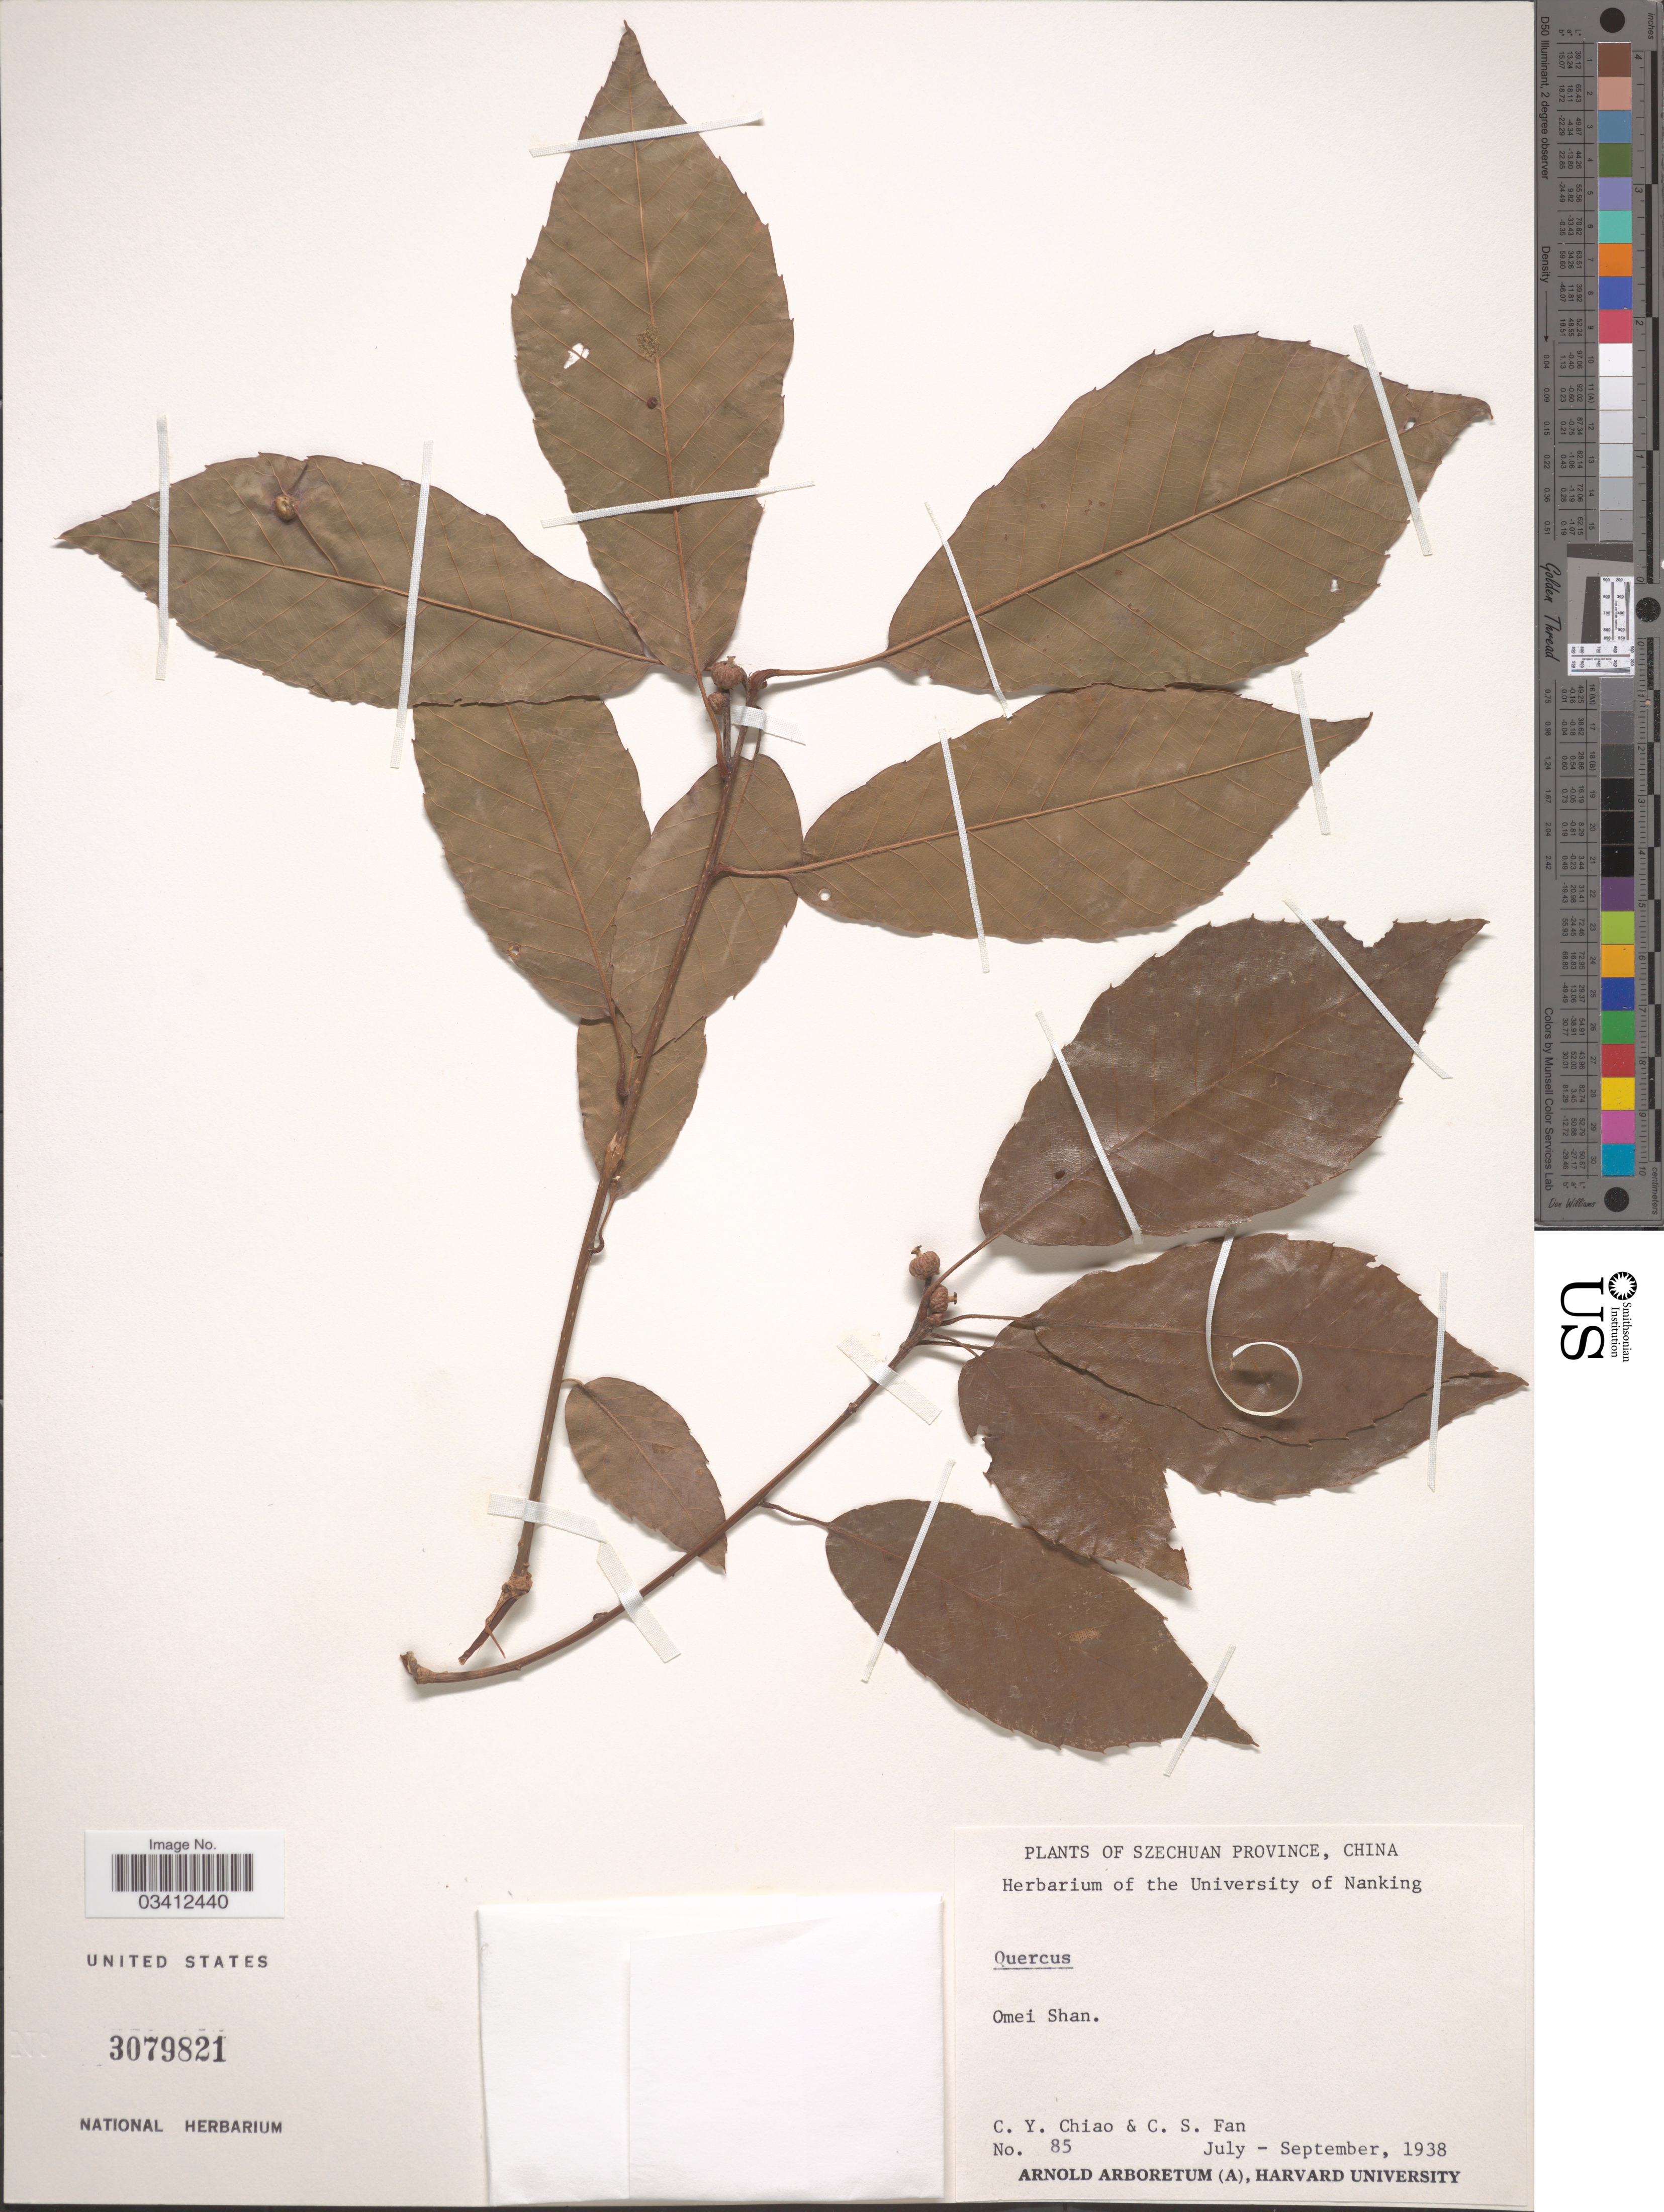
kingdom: Plantae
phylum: Tracheophyta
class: Magnoliopsida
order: Fagales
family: Fagaceae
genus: Quercus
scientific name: Quercus sp.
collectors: C. Y. Chiao & C. S. Fan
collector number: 85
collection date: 1938-07/1938-09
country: China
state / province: Sichuan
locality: Szechuan Province. Omei Shan.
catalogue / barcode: US 3079821